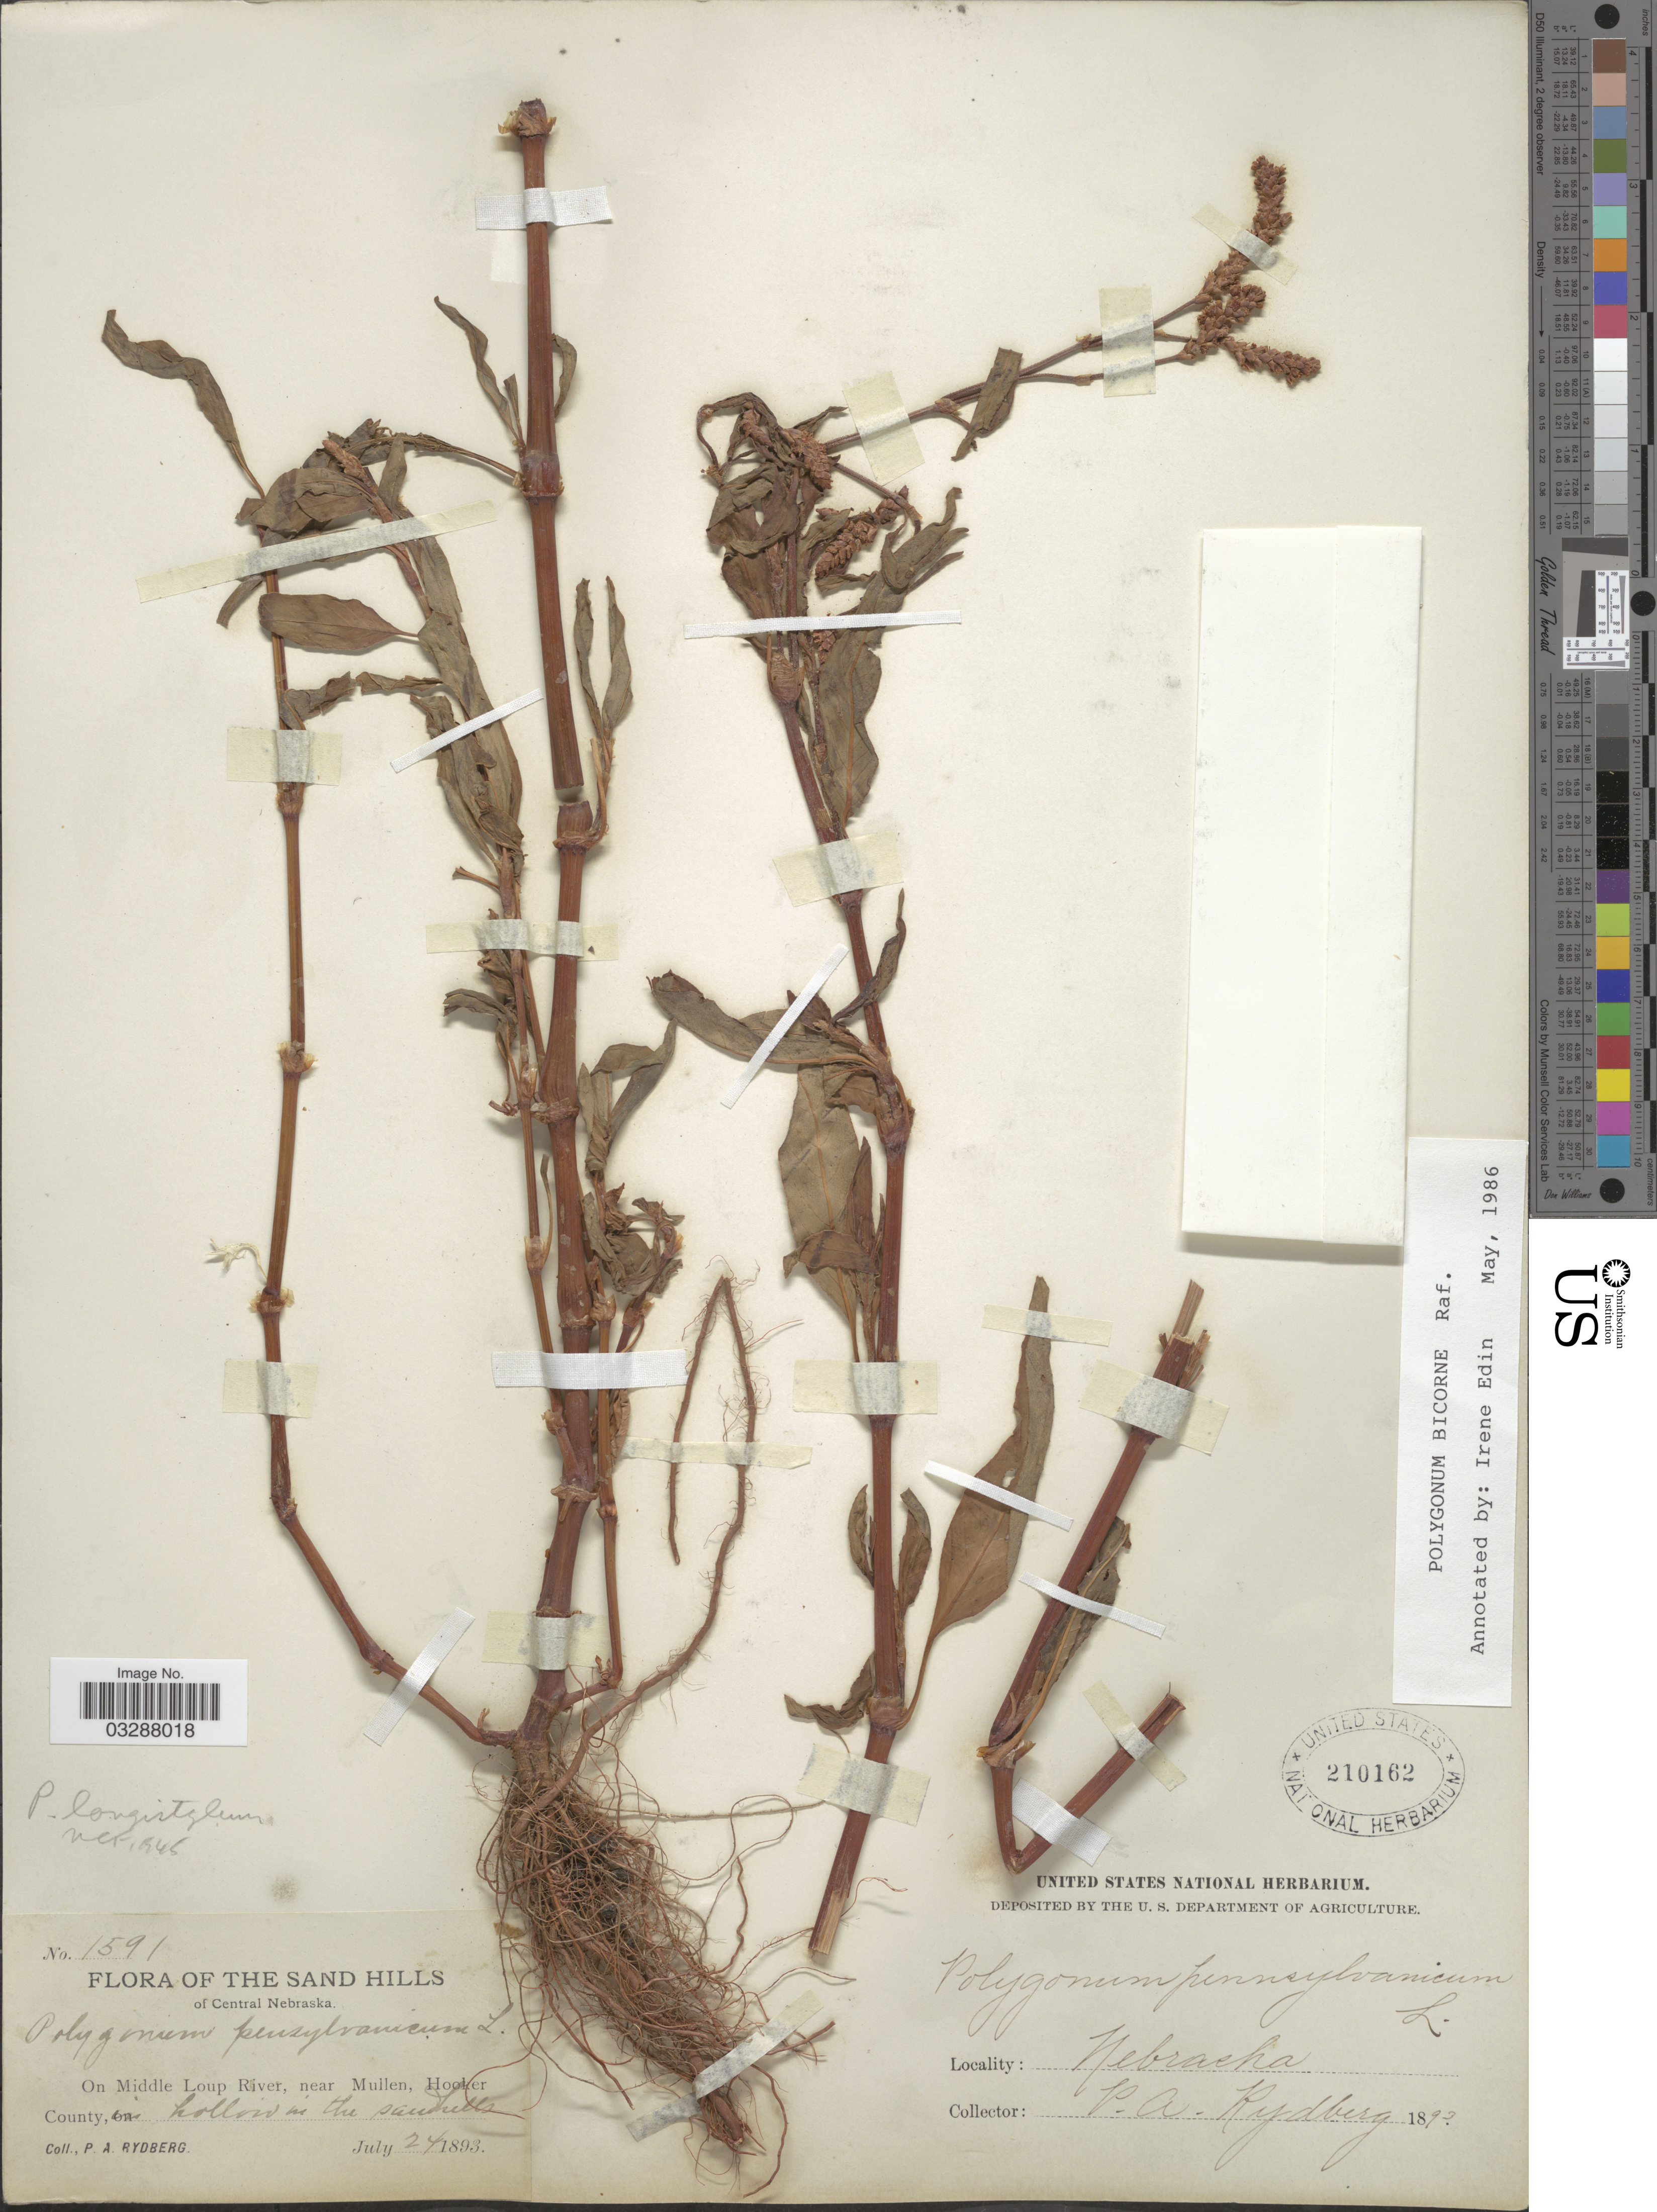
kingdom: Plantae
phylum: Tracheophyta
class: Magnoliopsida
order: Caryophyllales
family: Polygonaceae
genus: Persicaria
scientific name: Persicaria bicornis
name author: (Raf.) Nieuwl.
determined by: Atha, D. E.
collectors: P. A. Rydberg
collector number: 1591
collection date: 1893-07-24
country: United States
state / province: Nebraska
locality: The Sand Hills of Central Nebraska. On Middle Loup River, near Mullen, Hooker County, hollow in the sandhills.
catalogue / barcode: US 210162